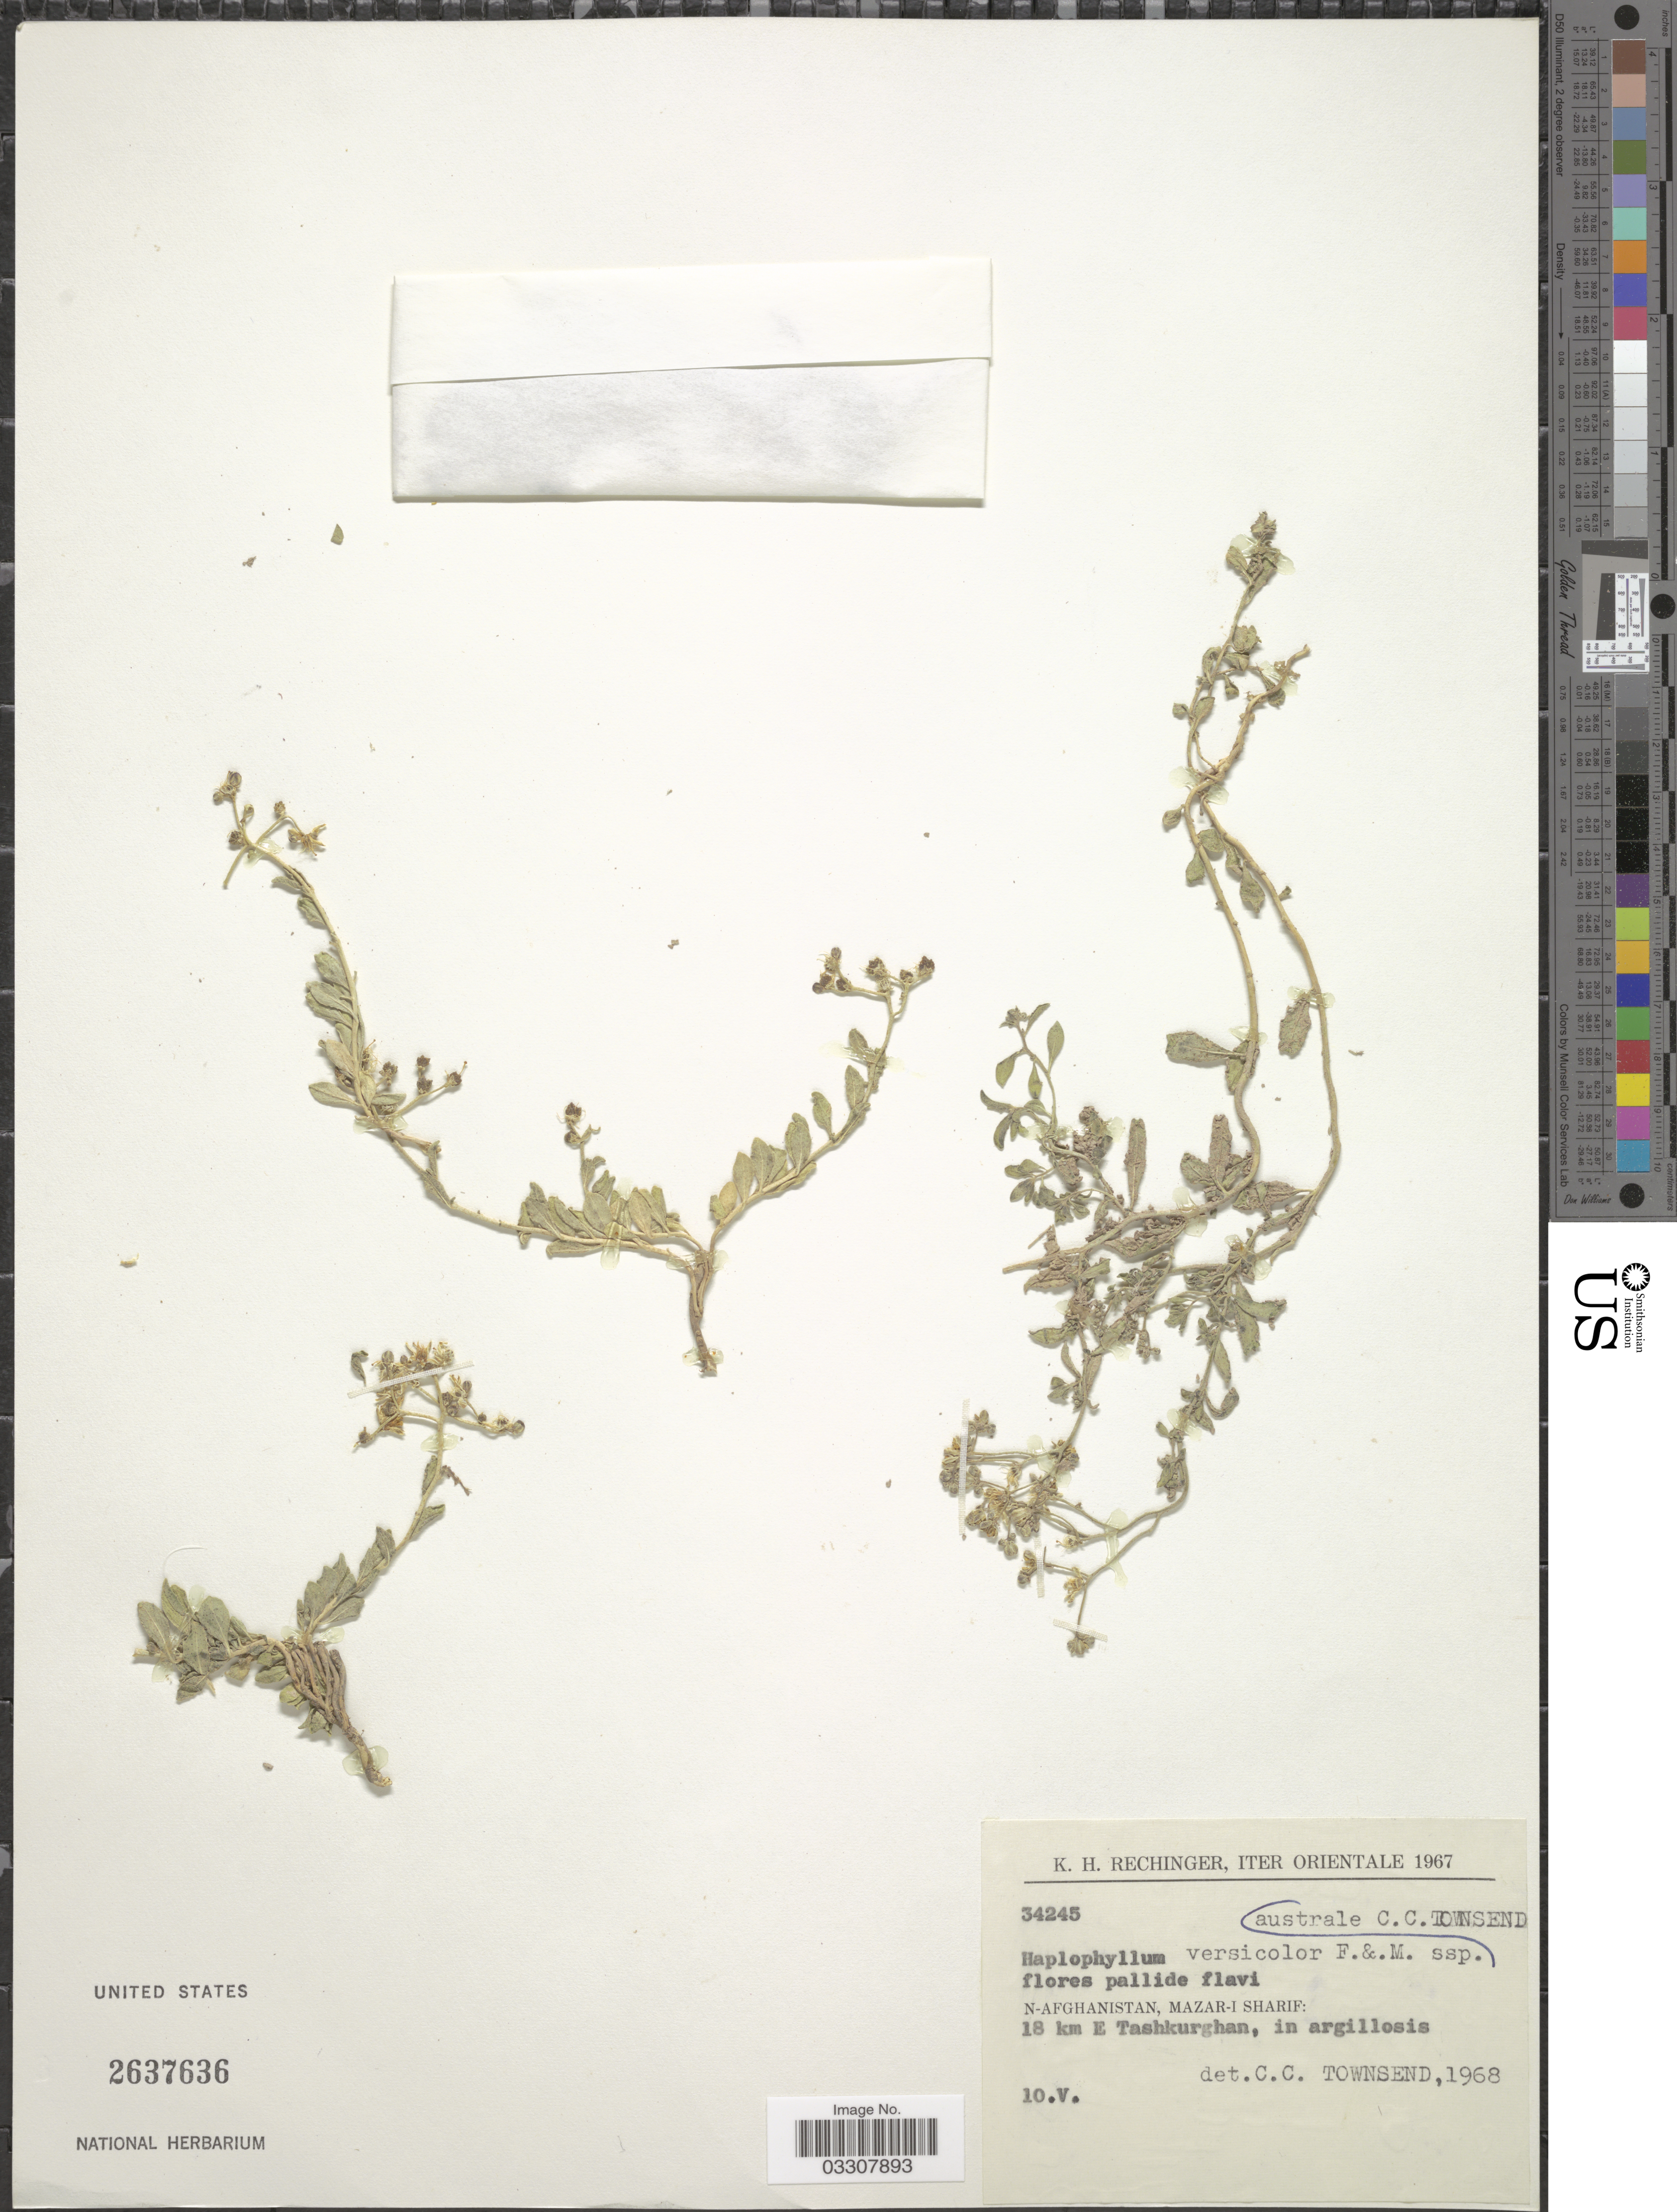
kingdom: Plantae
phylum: Tracheophyta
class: Magnoliopsida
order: Sapindales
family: Rutaceae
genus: Haplophyllum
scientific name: Haplophyllum versicolor subsp. australe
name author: C. C. Towns.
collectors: K. H. Rechinger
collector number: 34245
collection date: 1967-05-10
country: Afghanistan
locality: Iter Orientale. N-Afghanistan, Mazar-I Sharif: 18 km E Tashkurghan.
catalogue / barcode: US 2637636